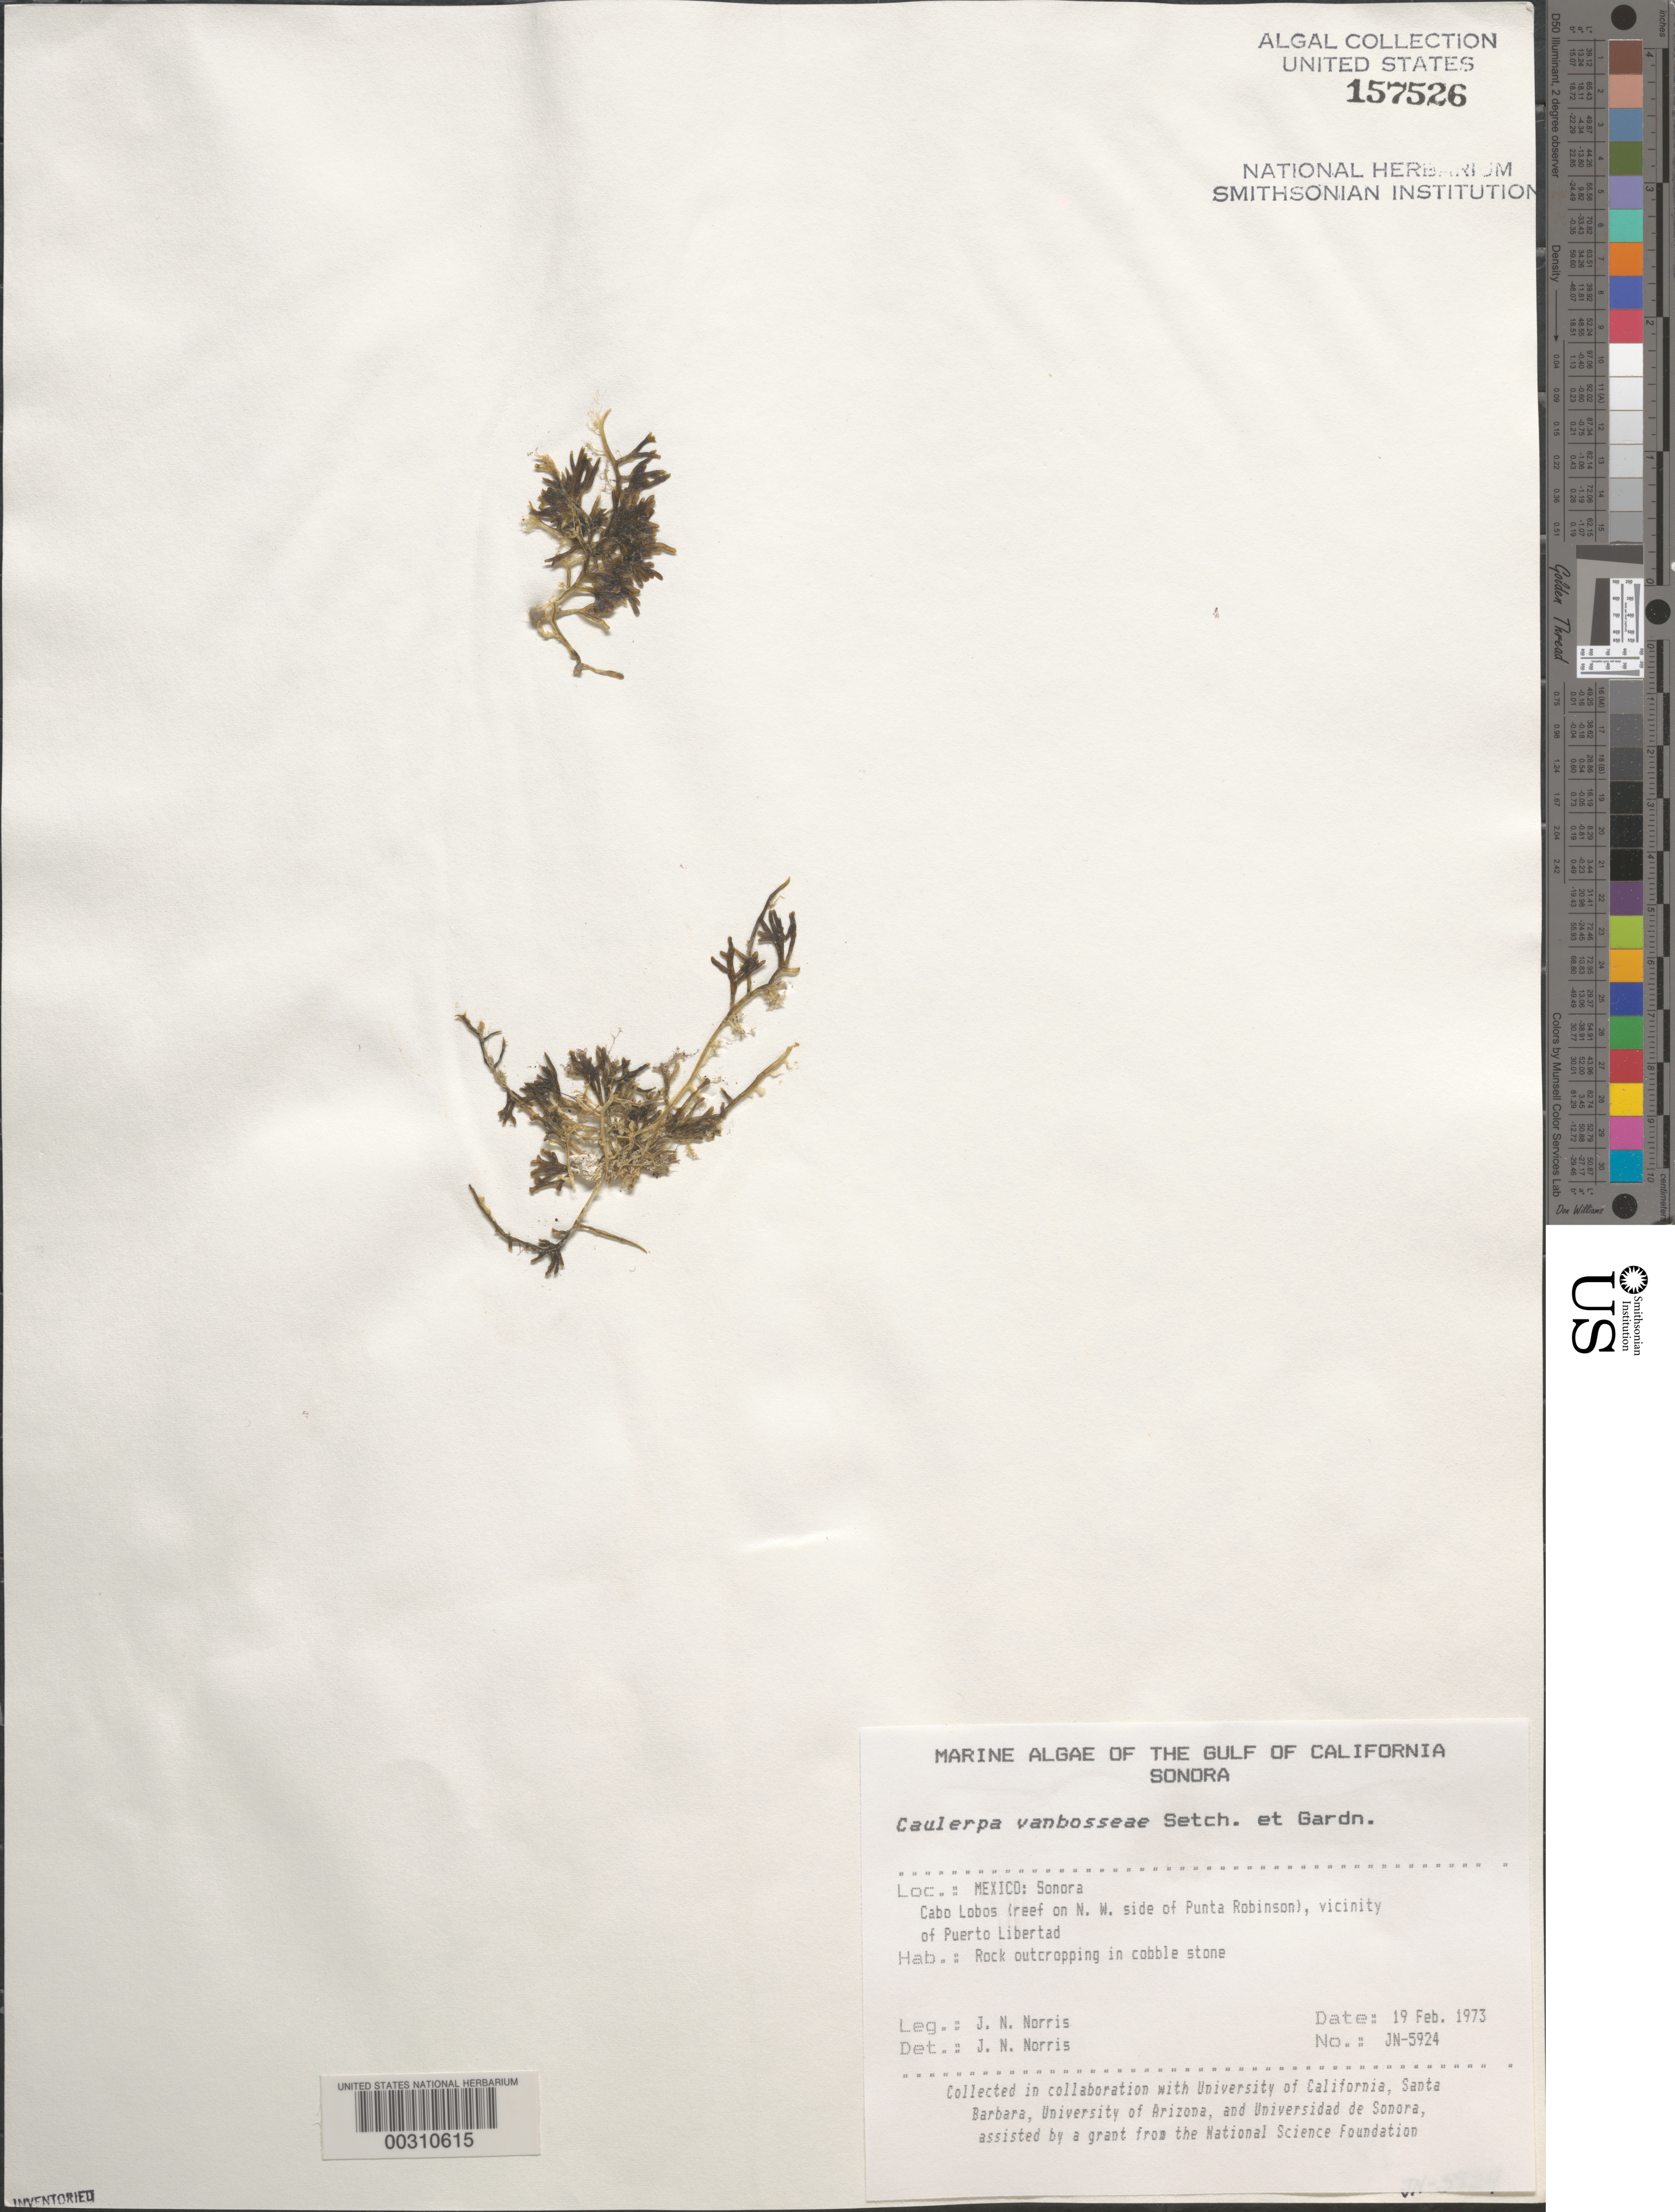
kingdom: Plantae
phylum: Chlorophyta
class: Ulvophyceae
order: Ulvales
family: Ulvaceae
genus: Ulva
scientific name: Ulva linza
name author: L.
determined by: Algae name updating Project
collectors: J. N. Norris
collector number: JN-5924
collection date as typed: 19 Feb 1973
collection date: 1973-02-19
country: Mexico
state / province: Sonora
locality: Cabo Lobos, northwest Punta Robinson, Puerto Libertad area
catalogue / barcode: US 157526